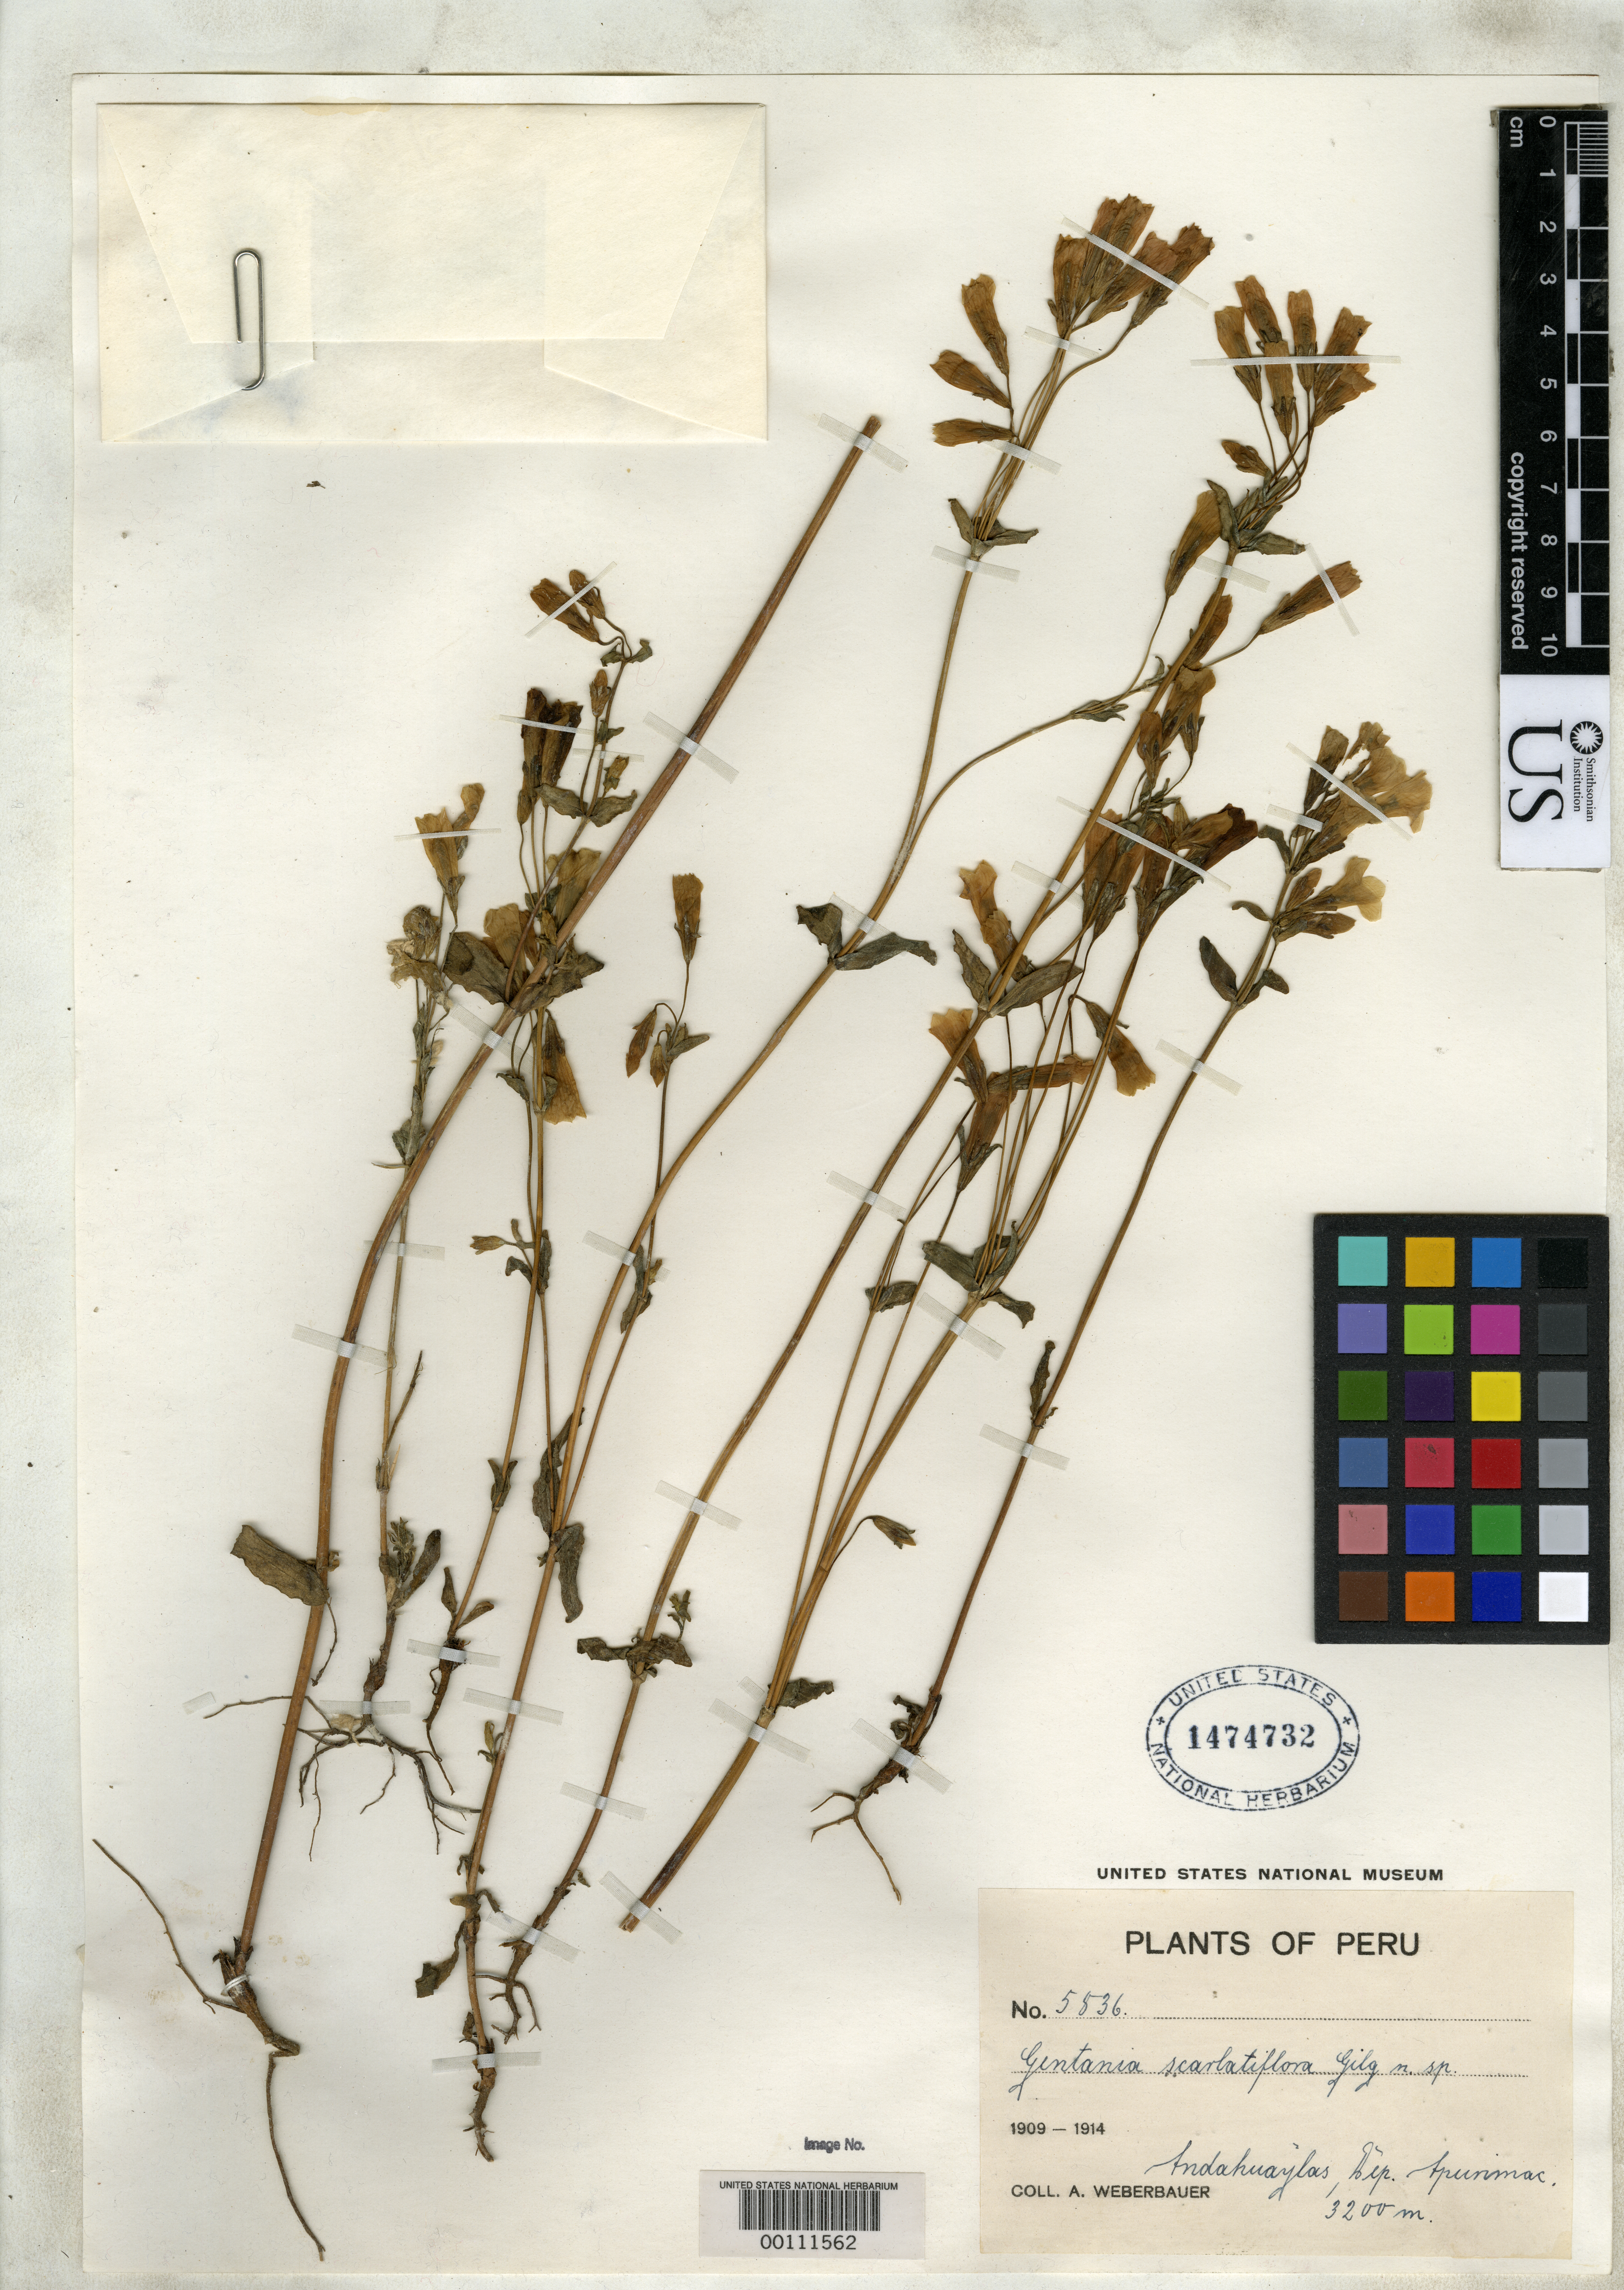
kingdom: Plantae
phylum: Tracheophyta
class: Magnoliopsida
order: Gentianales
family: Gentianaceae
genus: Gentiana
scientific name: Gentiana scarlatiflora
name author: Gilg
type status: Isotype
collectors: A. Weberbauer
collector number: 5836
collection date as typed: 1909 to -- --- 1914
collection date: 1909/1914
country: Peru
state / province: Apurímac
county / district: Andahuaylas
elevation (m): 3200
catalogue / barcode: US 1474732